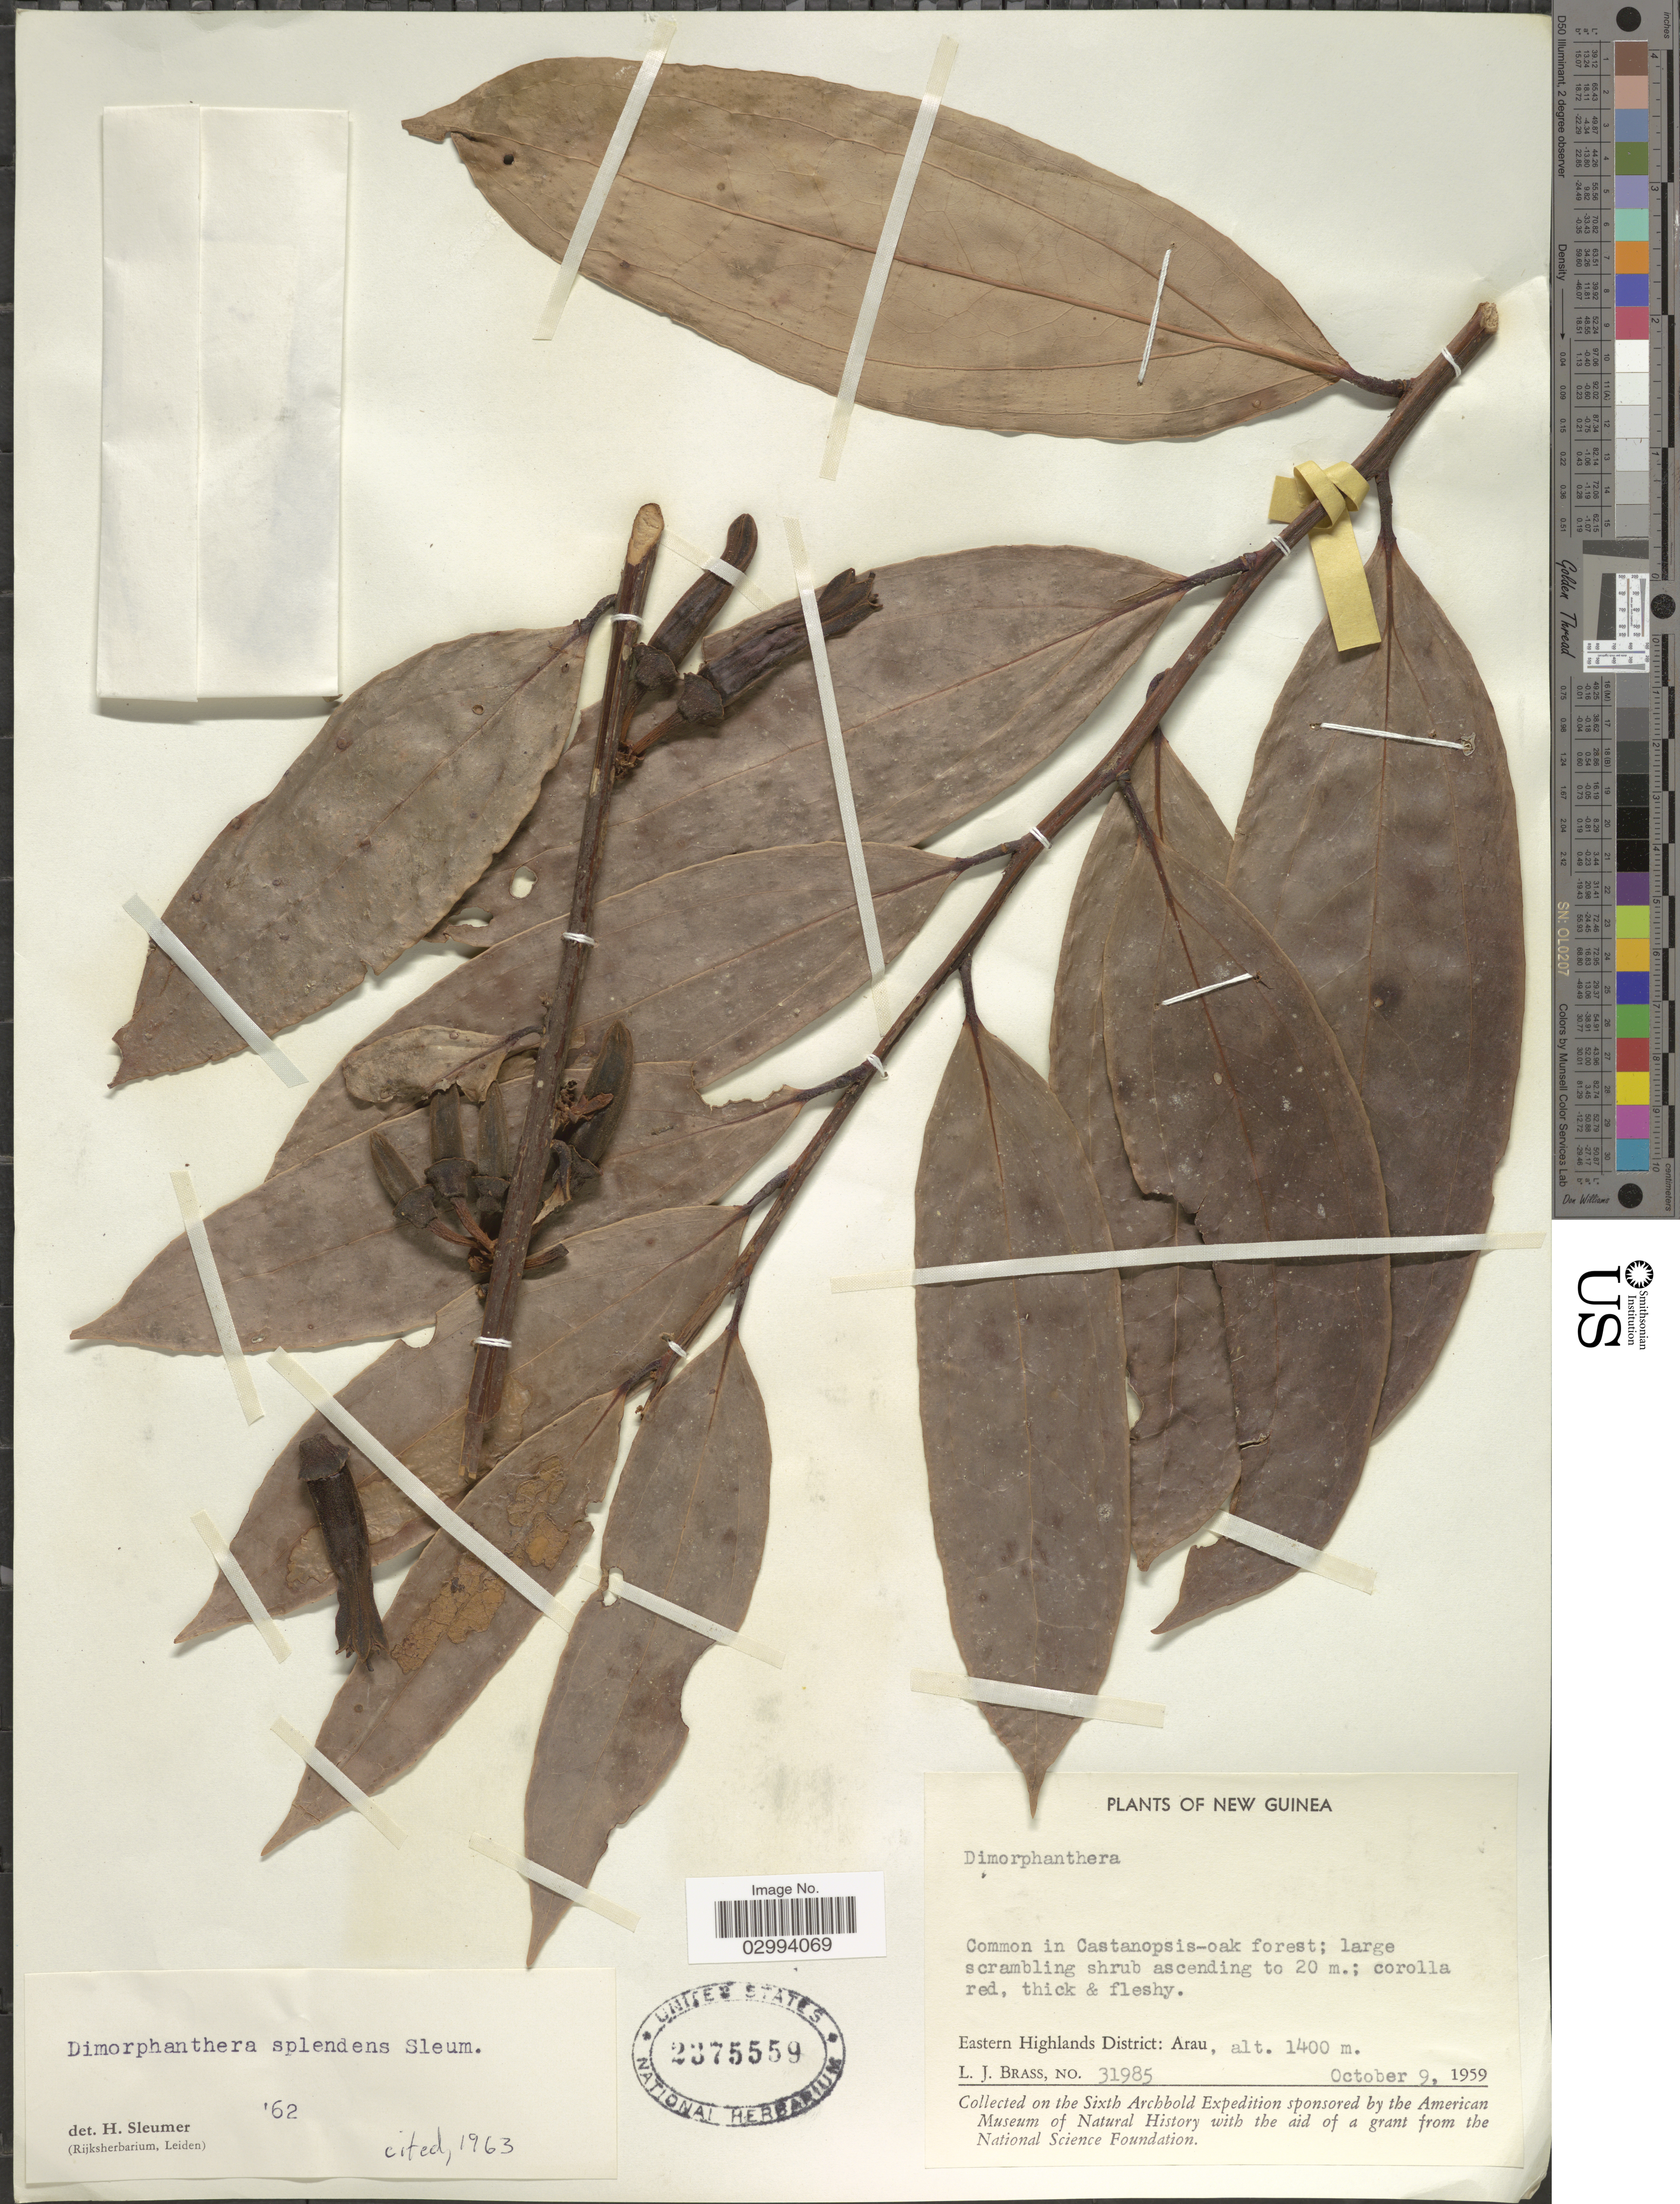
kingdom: Plantae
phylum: Tracheophyta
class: Magnoliopsida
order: Ericales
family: Ericaceae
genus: Dimorphanthera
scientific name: Dimorphanthera splendens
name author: Sleumer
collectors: L. J. Brass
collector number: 31985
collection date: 1959-10-09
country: Papua New Guinea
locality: New Guinea, Eastern Highlands District: Arau.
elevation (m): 1400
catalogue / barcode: US 2375559